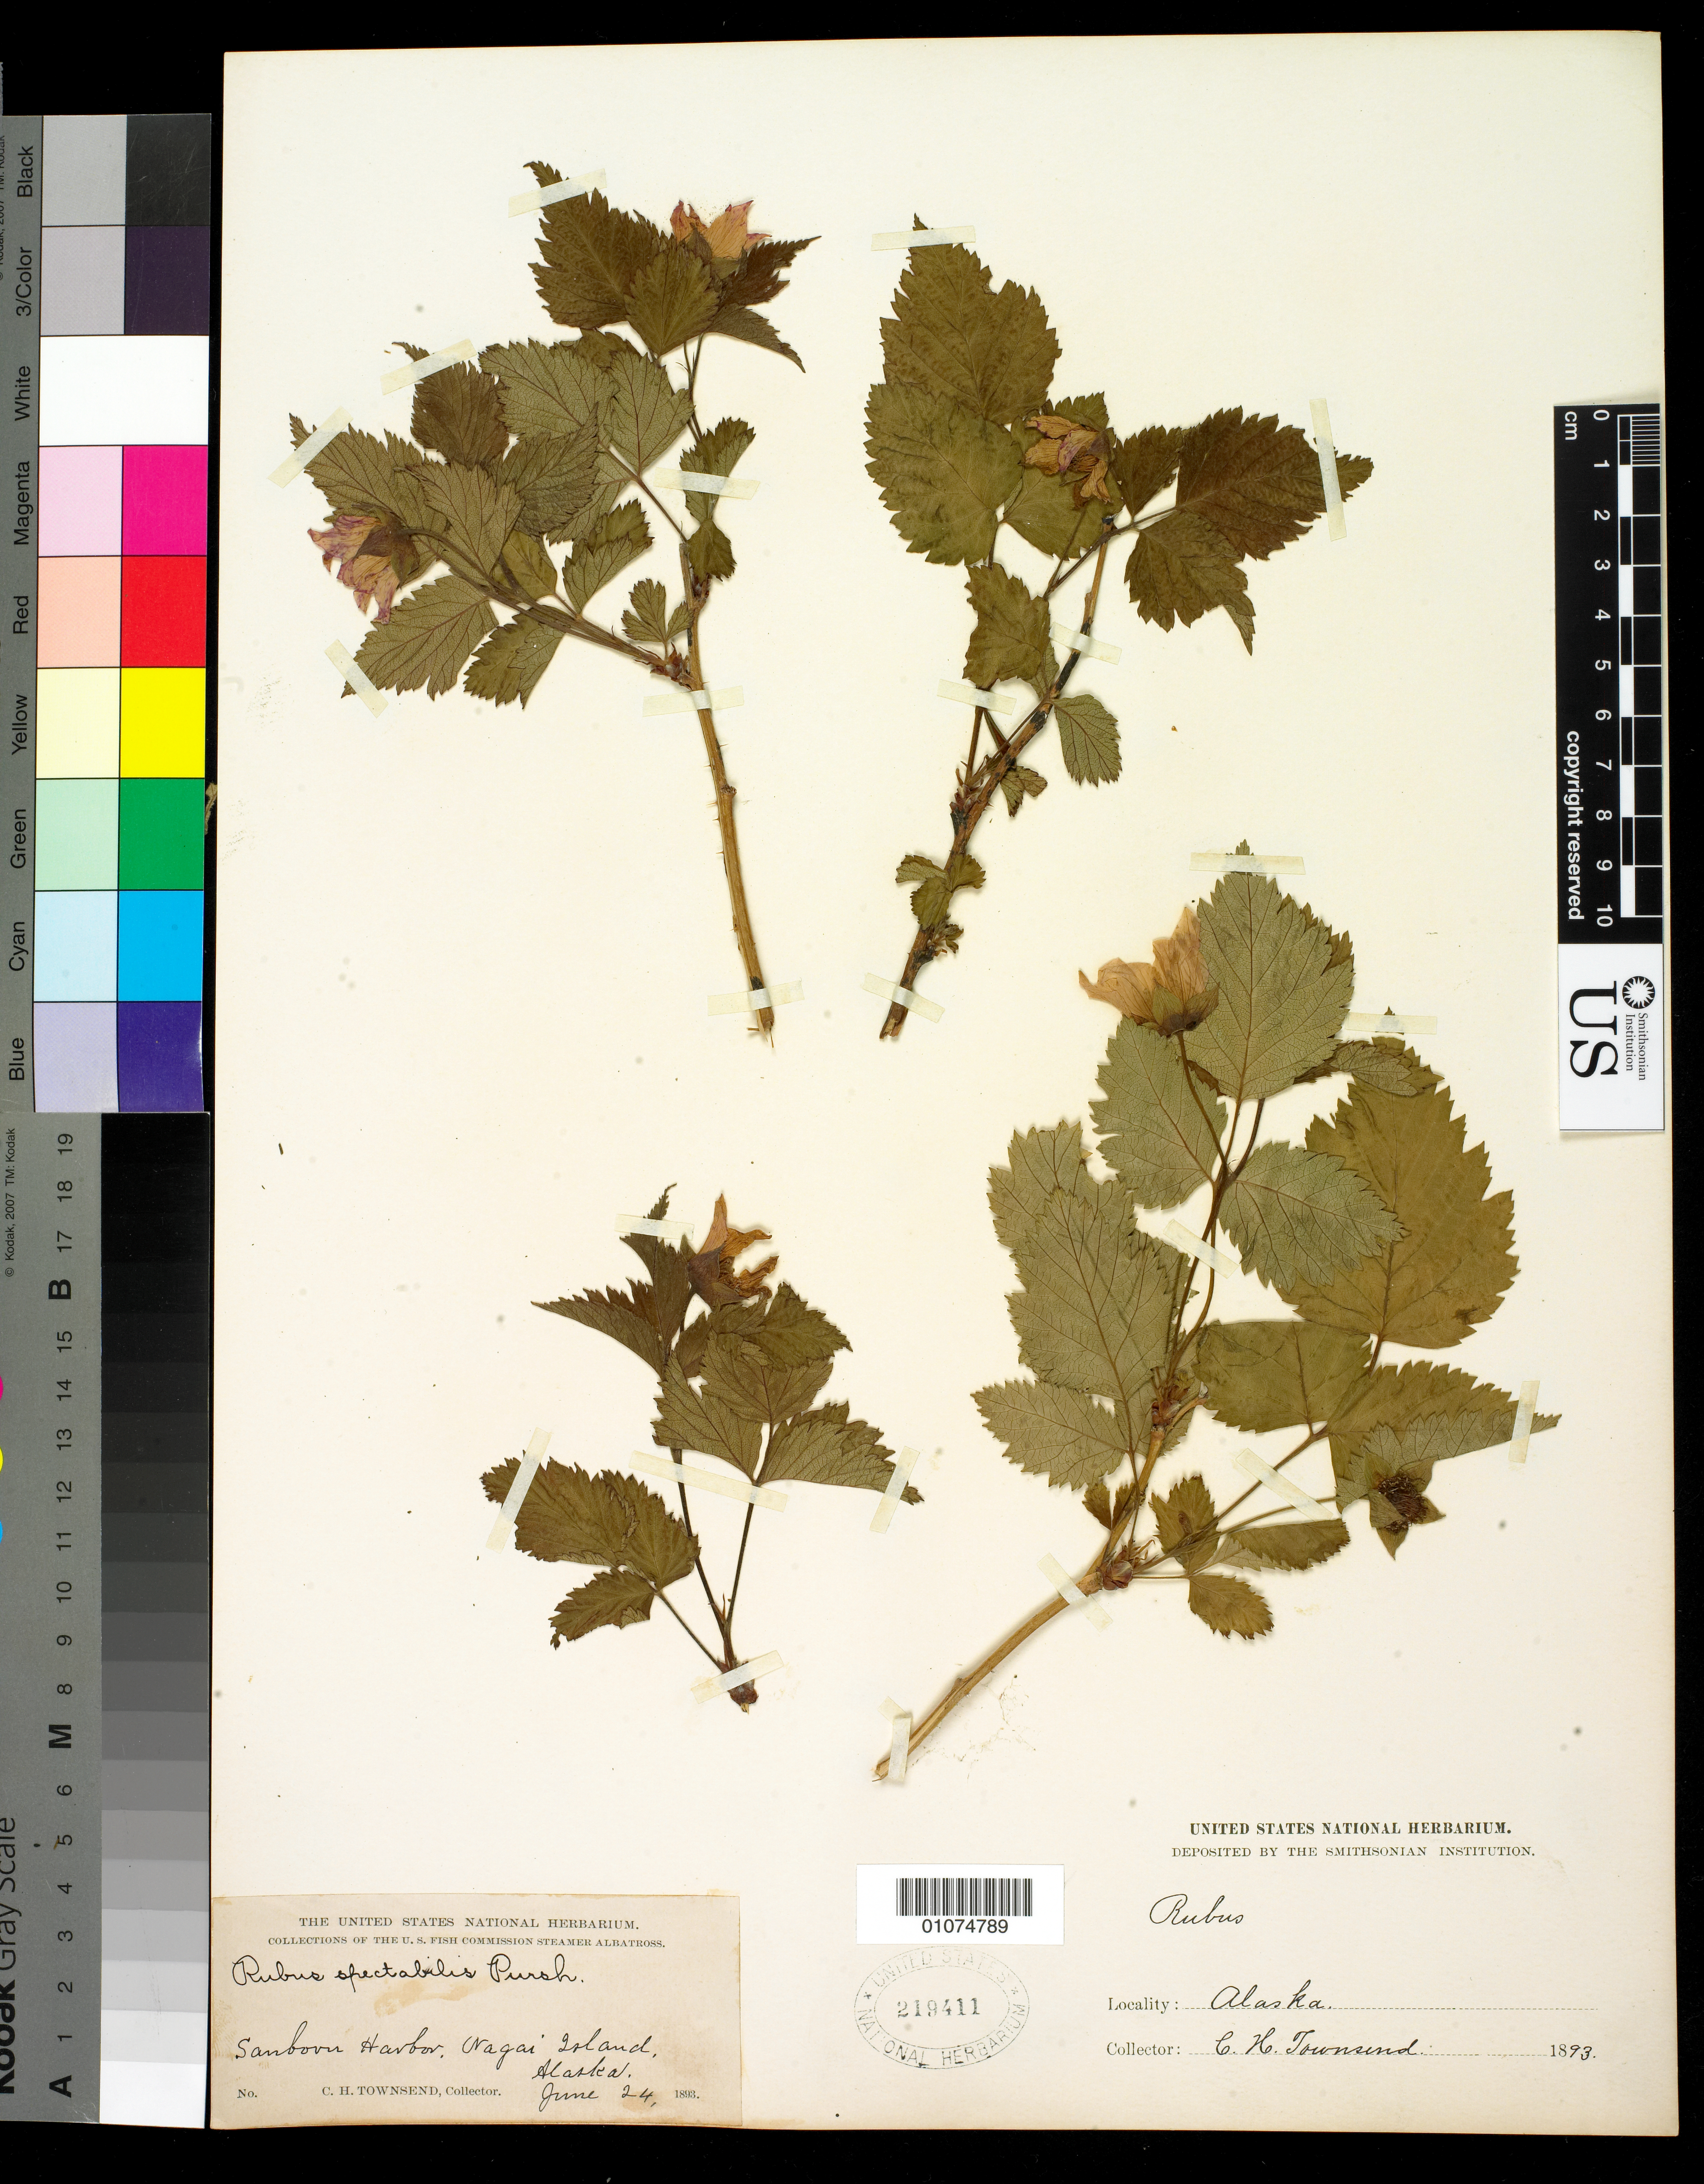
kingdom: Plantae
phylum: Tracheophyta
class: Magnoliopsida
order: Rosales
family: Rosaceae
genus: Rubus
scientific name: Rubus spectabilis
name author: Pursh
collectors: C. H. Townsend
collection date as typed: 24 Jun 1893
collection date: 1893-06-24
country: United States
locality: Sanborn Harbor, Nagai Island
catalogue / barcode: US 219411